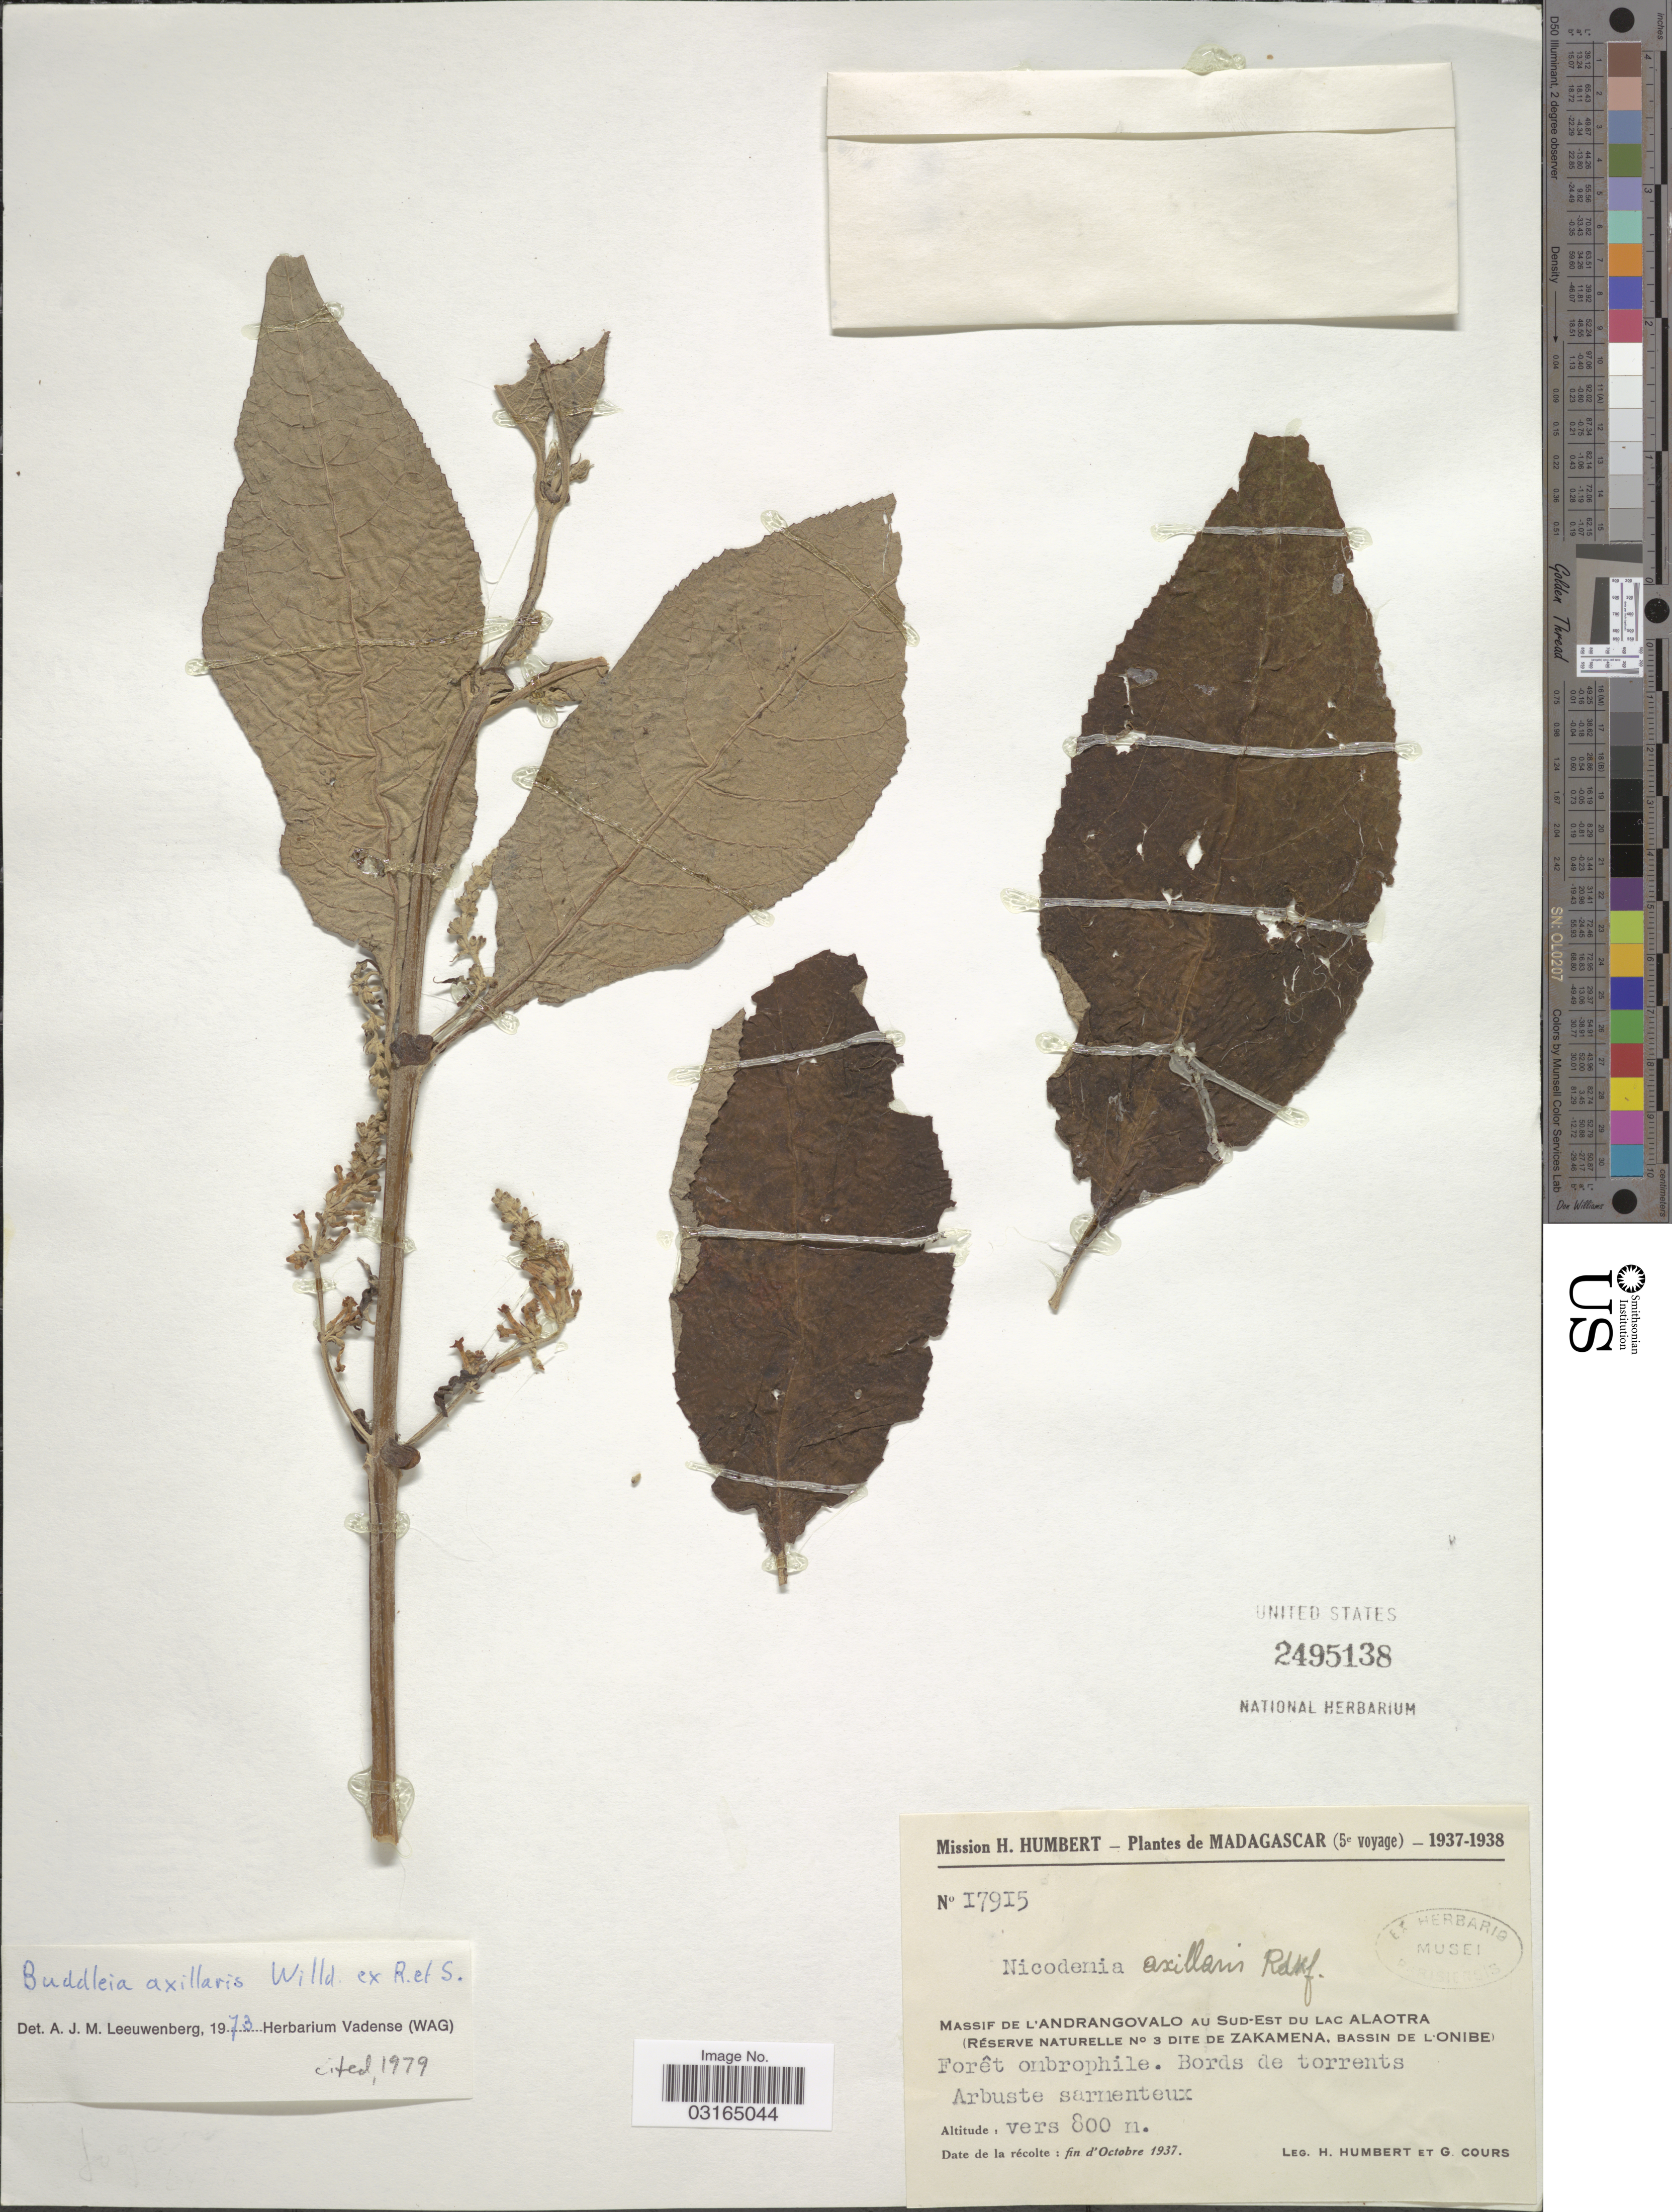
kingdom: Plantae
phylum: Tracheophyta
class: Magnoliopsida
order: Lamiales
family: Scrophulariaceae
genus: Buddleja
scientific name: Buddleja axillaris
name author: Willd. ex Roem. & Schult.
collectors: H. Humbert & G. Cours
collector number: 17915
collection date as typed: fin d'Octobre 1937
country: Madagascar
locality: Massif de l'Andrangovalo au Sud-Est du Lac Alaotra (Réserve Naturelle N° 3 Dite de Zakamena, Bassin de l'Onibe).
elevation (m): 800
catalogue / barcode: US 2495138